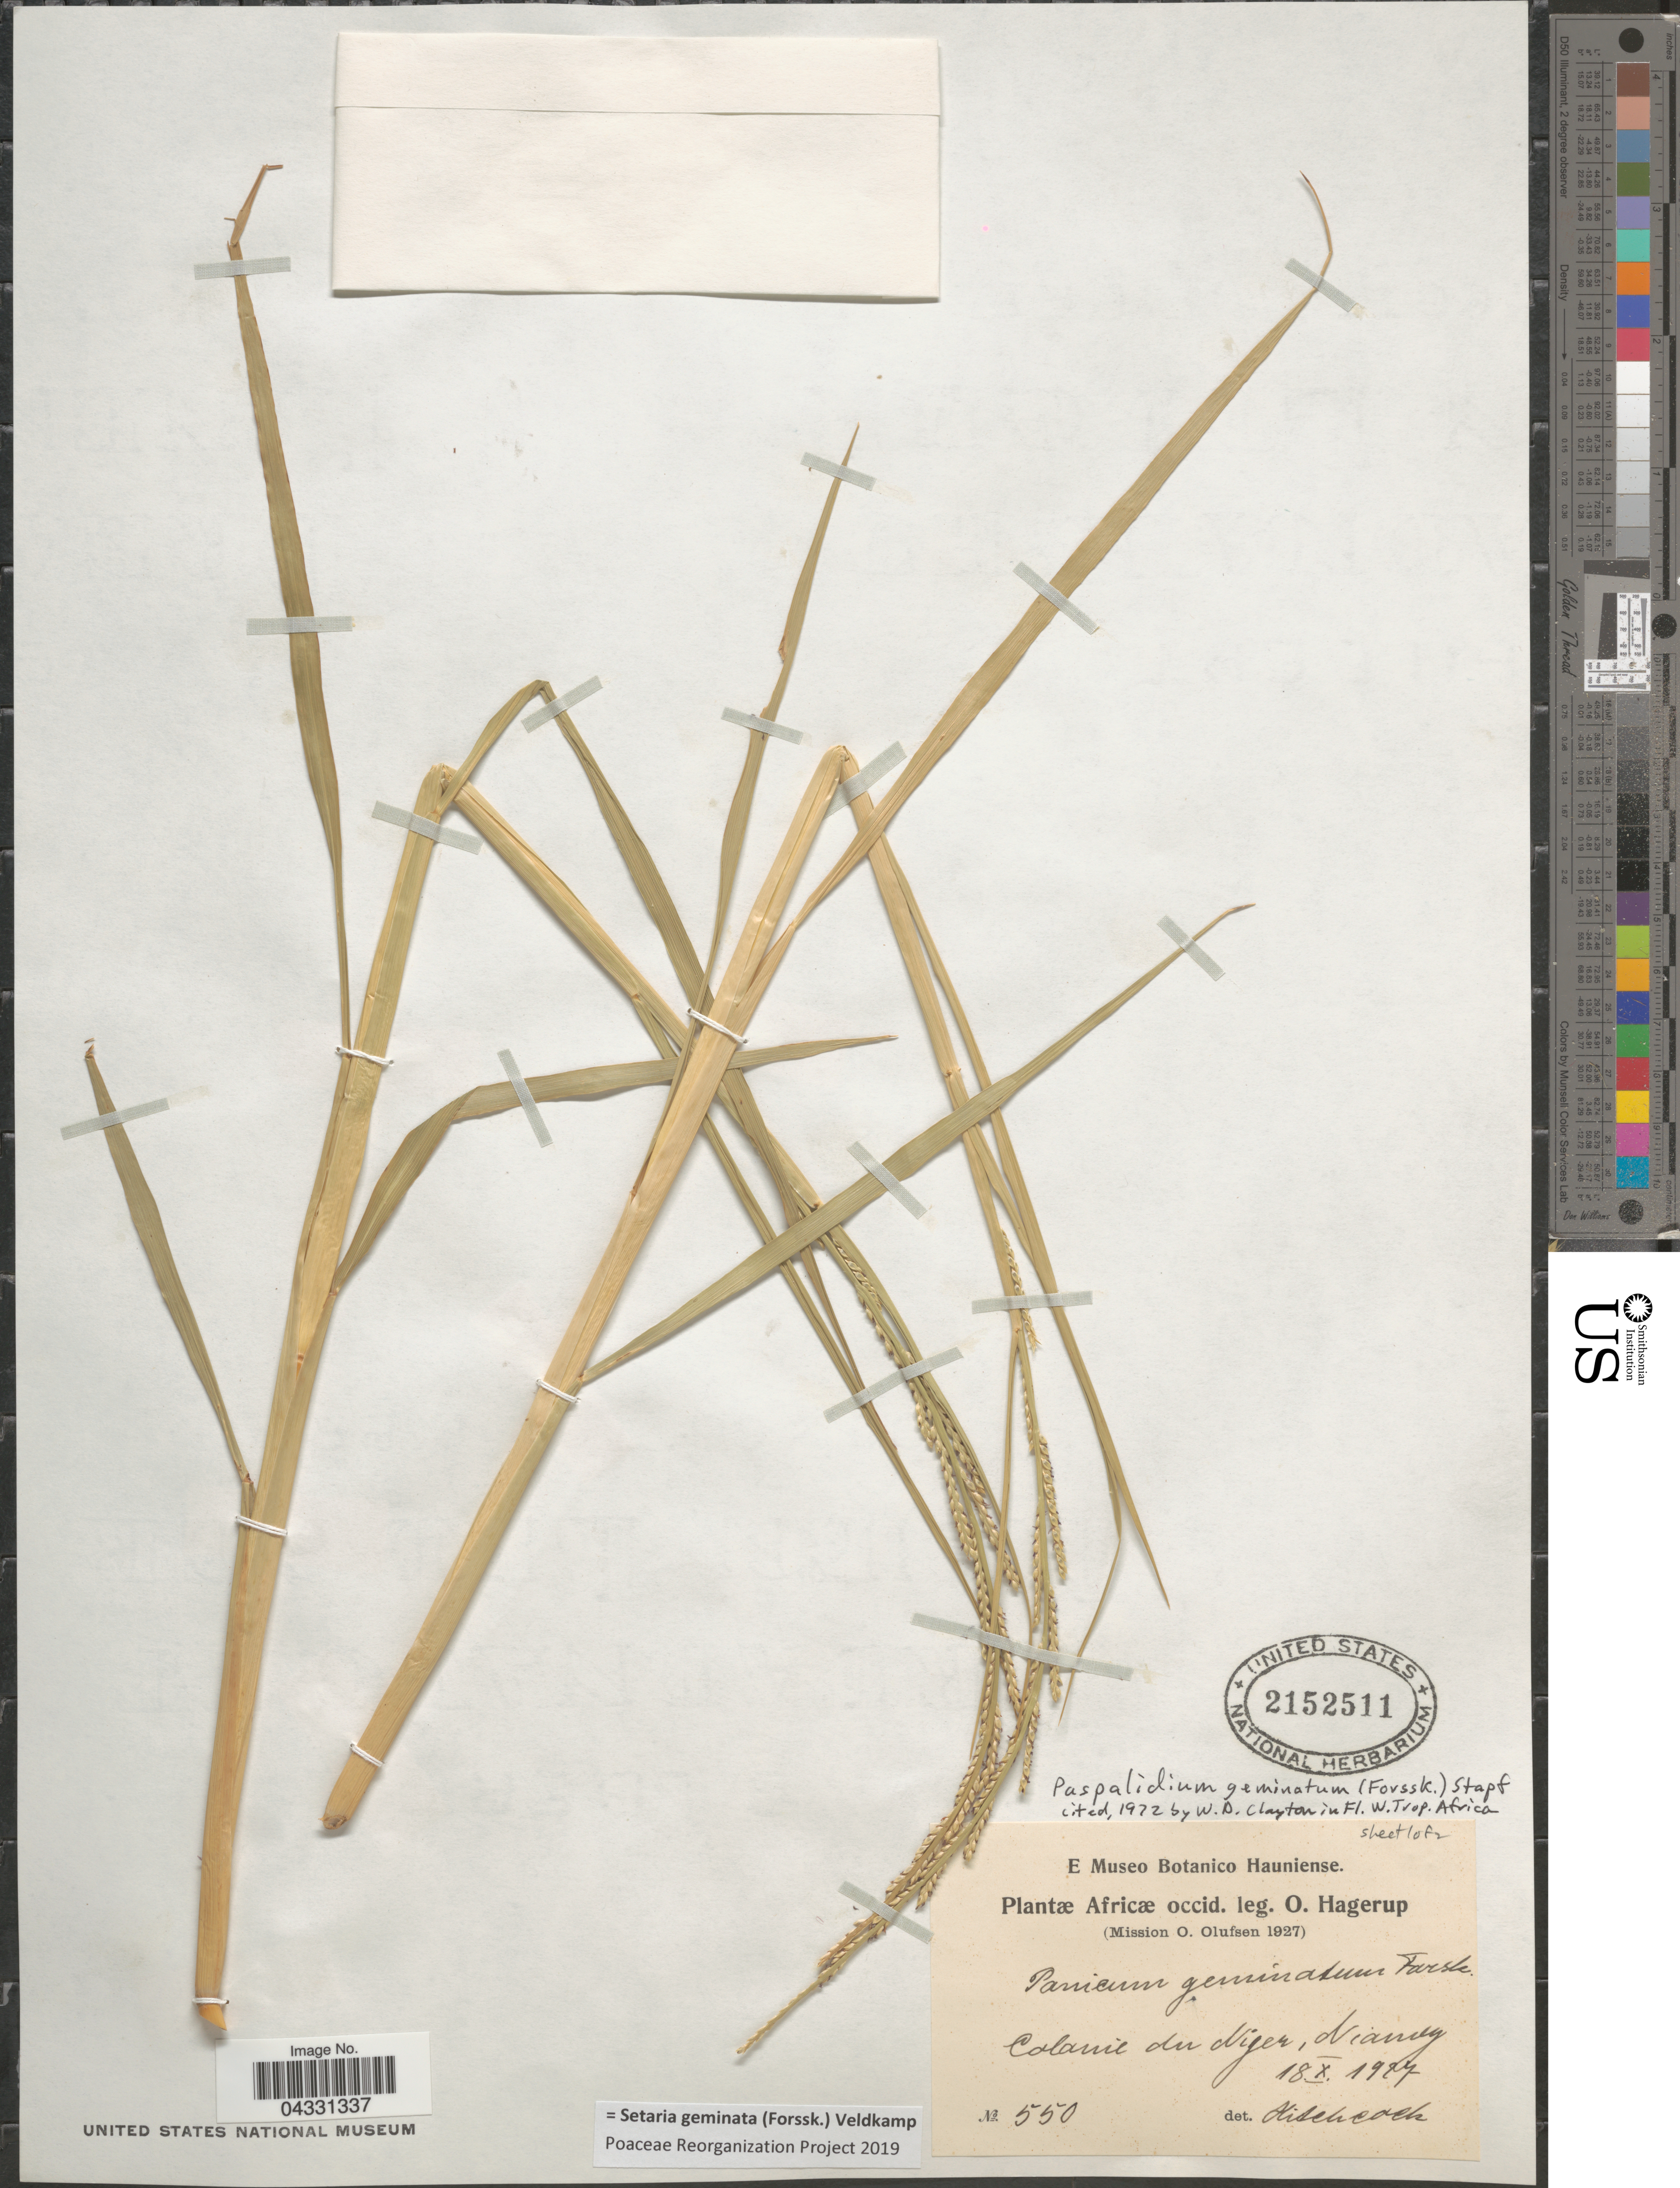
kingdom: Plantae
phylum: Tracheophyta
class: Liliopsida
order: Poales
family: Poaceae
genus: Setaria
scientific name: Setaria geminata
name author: (Forssk.) Veldkamp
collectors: O. Hagerup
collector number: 550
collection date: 1927-10-18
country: Nigeria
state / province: Niger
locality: Africæ occid. (Mission O. Olufsen 1927). Colonie du Niger, Niamey.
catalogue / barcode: US 2152511